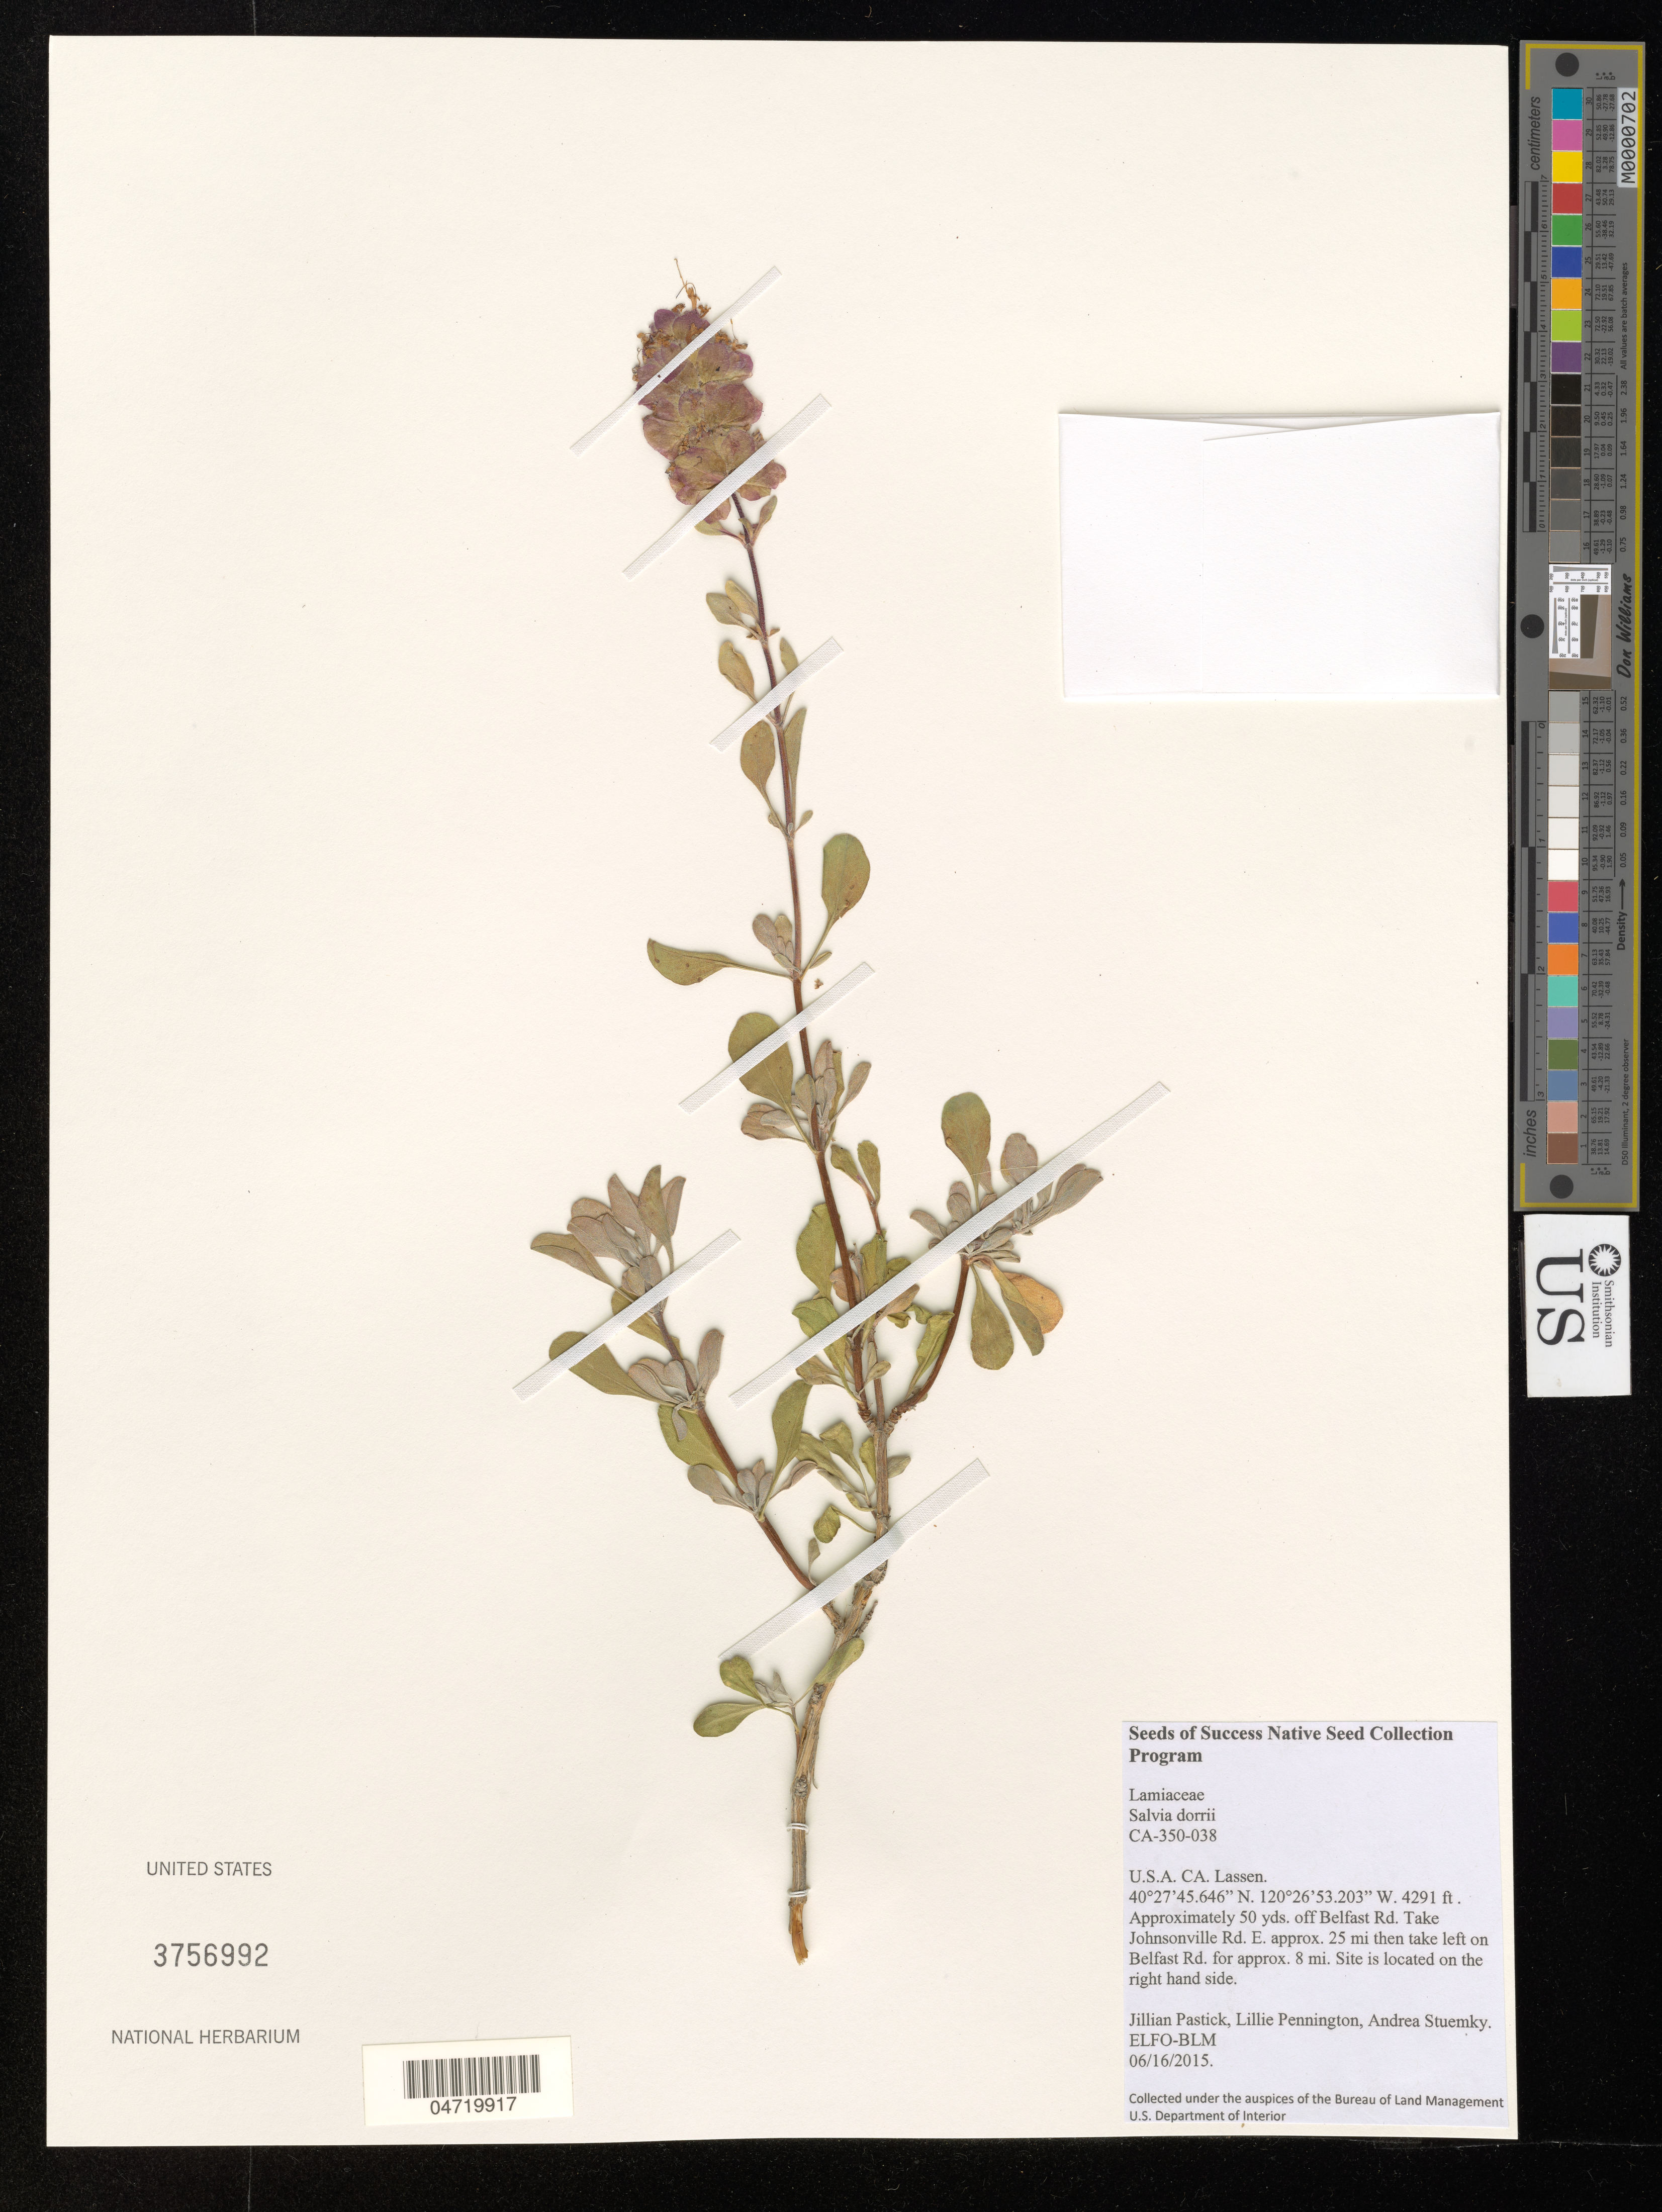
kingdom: Plantae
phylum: Tracheophyta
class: Magnoliopsida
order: Lamiales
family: Lamiaceae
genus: Salvia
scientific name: Salvia dorrii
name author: (Kellogg) Abrams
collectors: J. Pastick, L. Pennington & A. Stuemky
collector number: CA-350-038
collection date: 2015-06-16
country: United States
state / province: California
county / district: Lassen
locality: Lassen. Approximately 50 yds. off Belfast Rd. Take Johnsonville Rd. E. approx. 25 mi then take left on Belfast Rd. for approx. 8 mi. Site is located on the right hand side.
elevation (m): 1308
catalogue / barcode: US 3756992